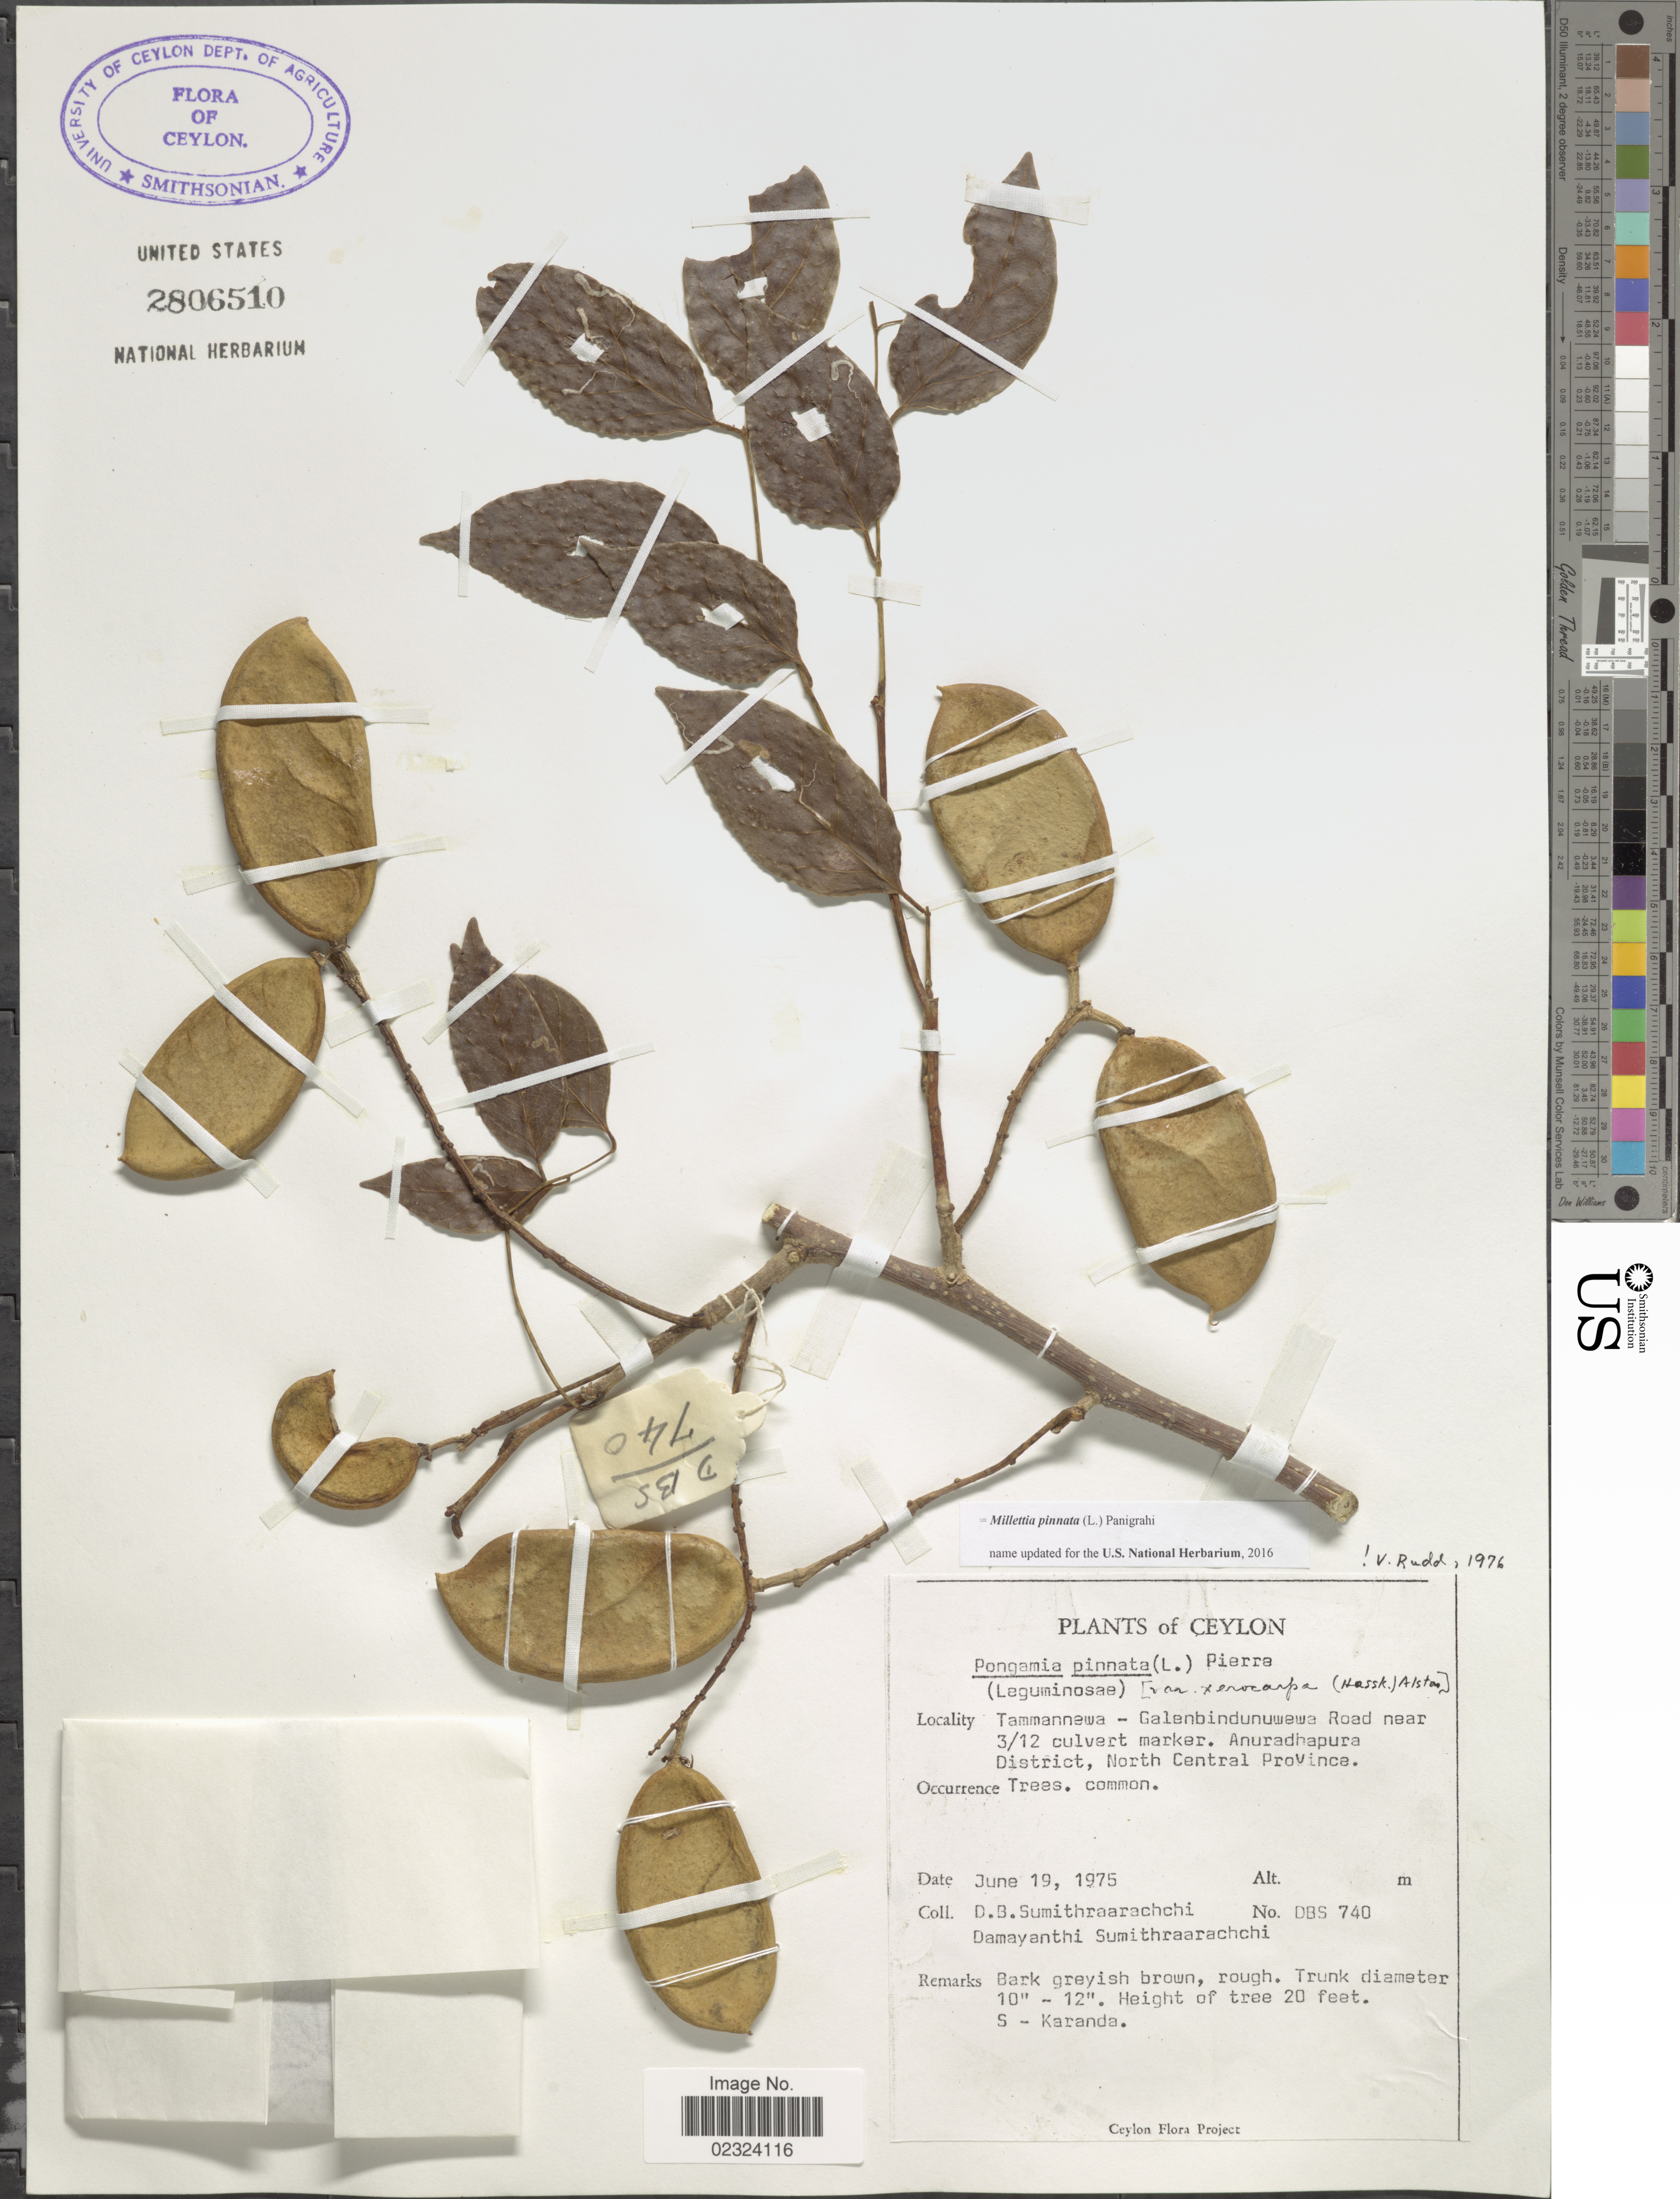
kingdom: Plantae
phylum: Tracheophyta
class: Magnoliopsida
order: Fabales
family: Fabaceae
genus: Millettia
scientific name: Millettia pinnata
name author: (L.) Panigrahi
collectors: D. B. Sumithraarachchi & D. Sumithraarachchi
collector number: DBS740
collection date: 1975-06-19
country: Sri Lanka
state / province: North Central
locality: Ceylon. Tammannewa - Galenbindunuwewa Road near 3/12 culvert marker. Anuradhapura District, North Central Province.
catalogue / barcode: US 2806510